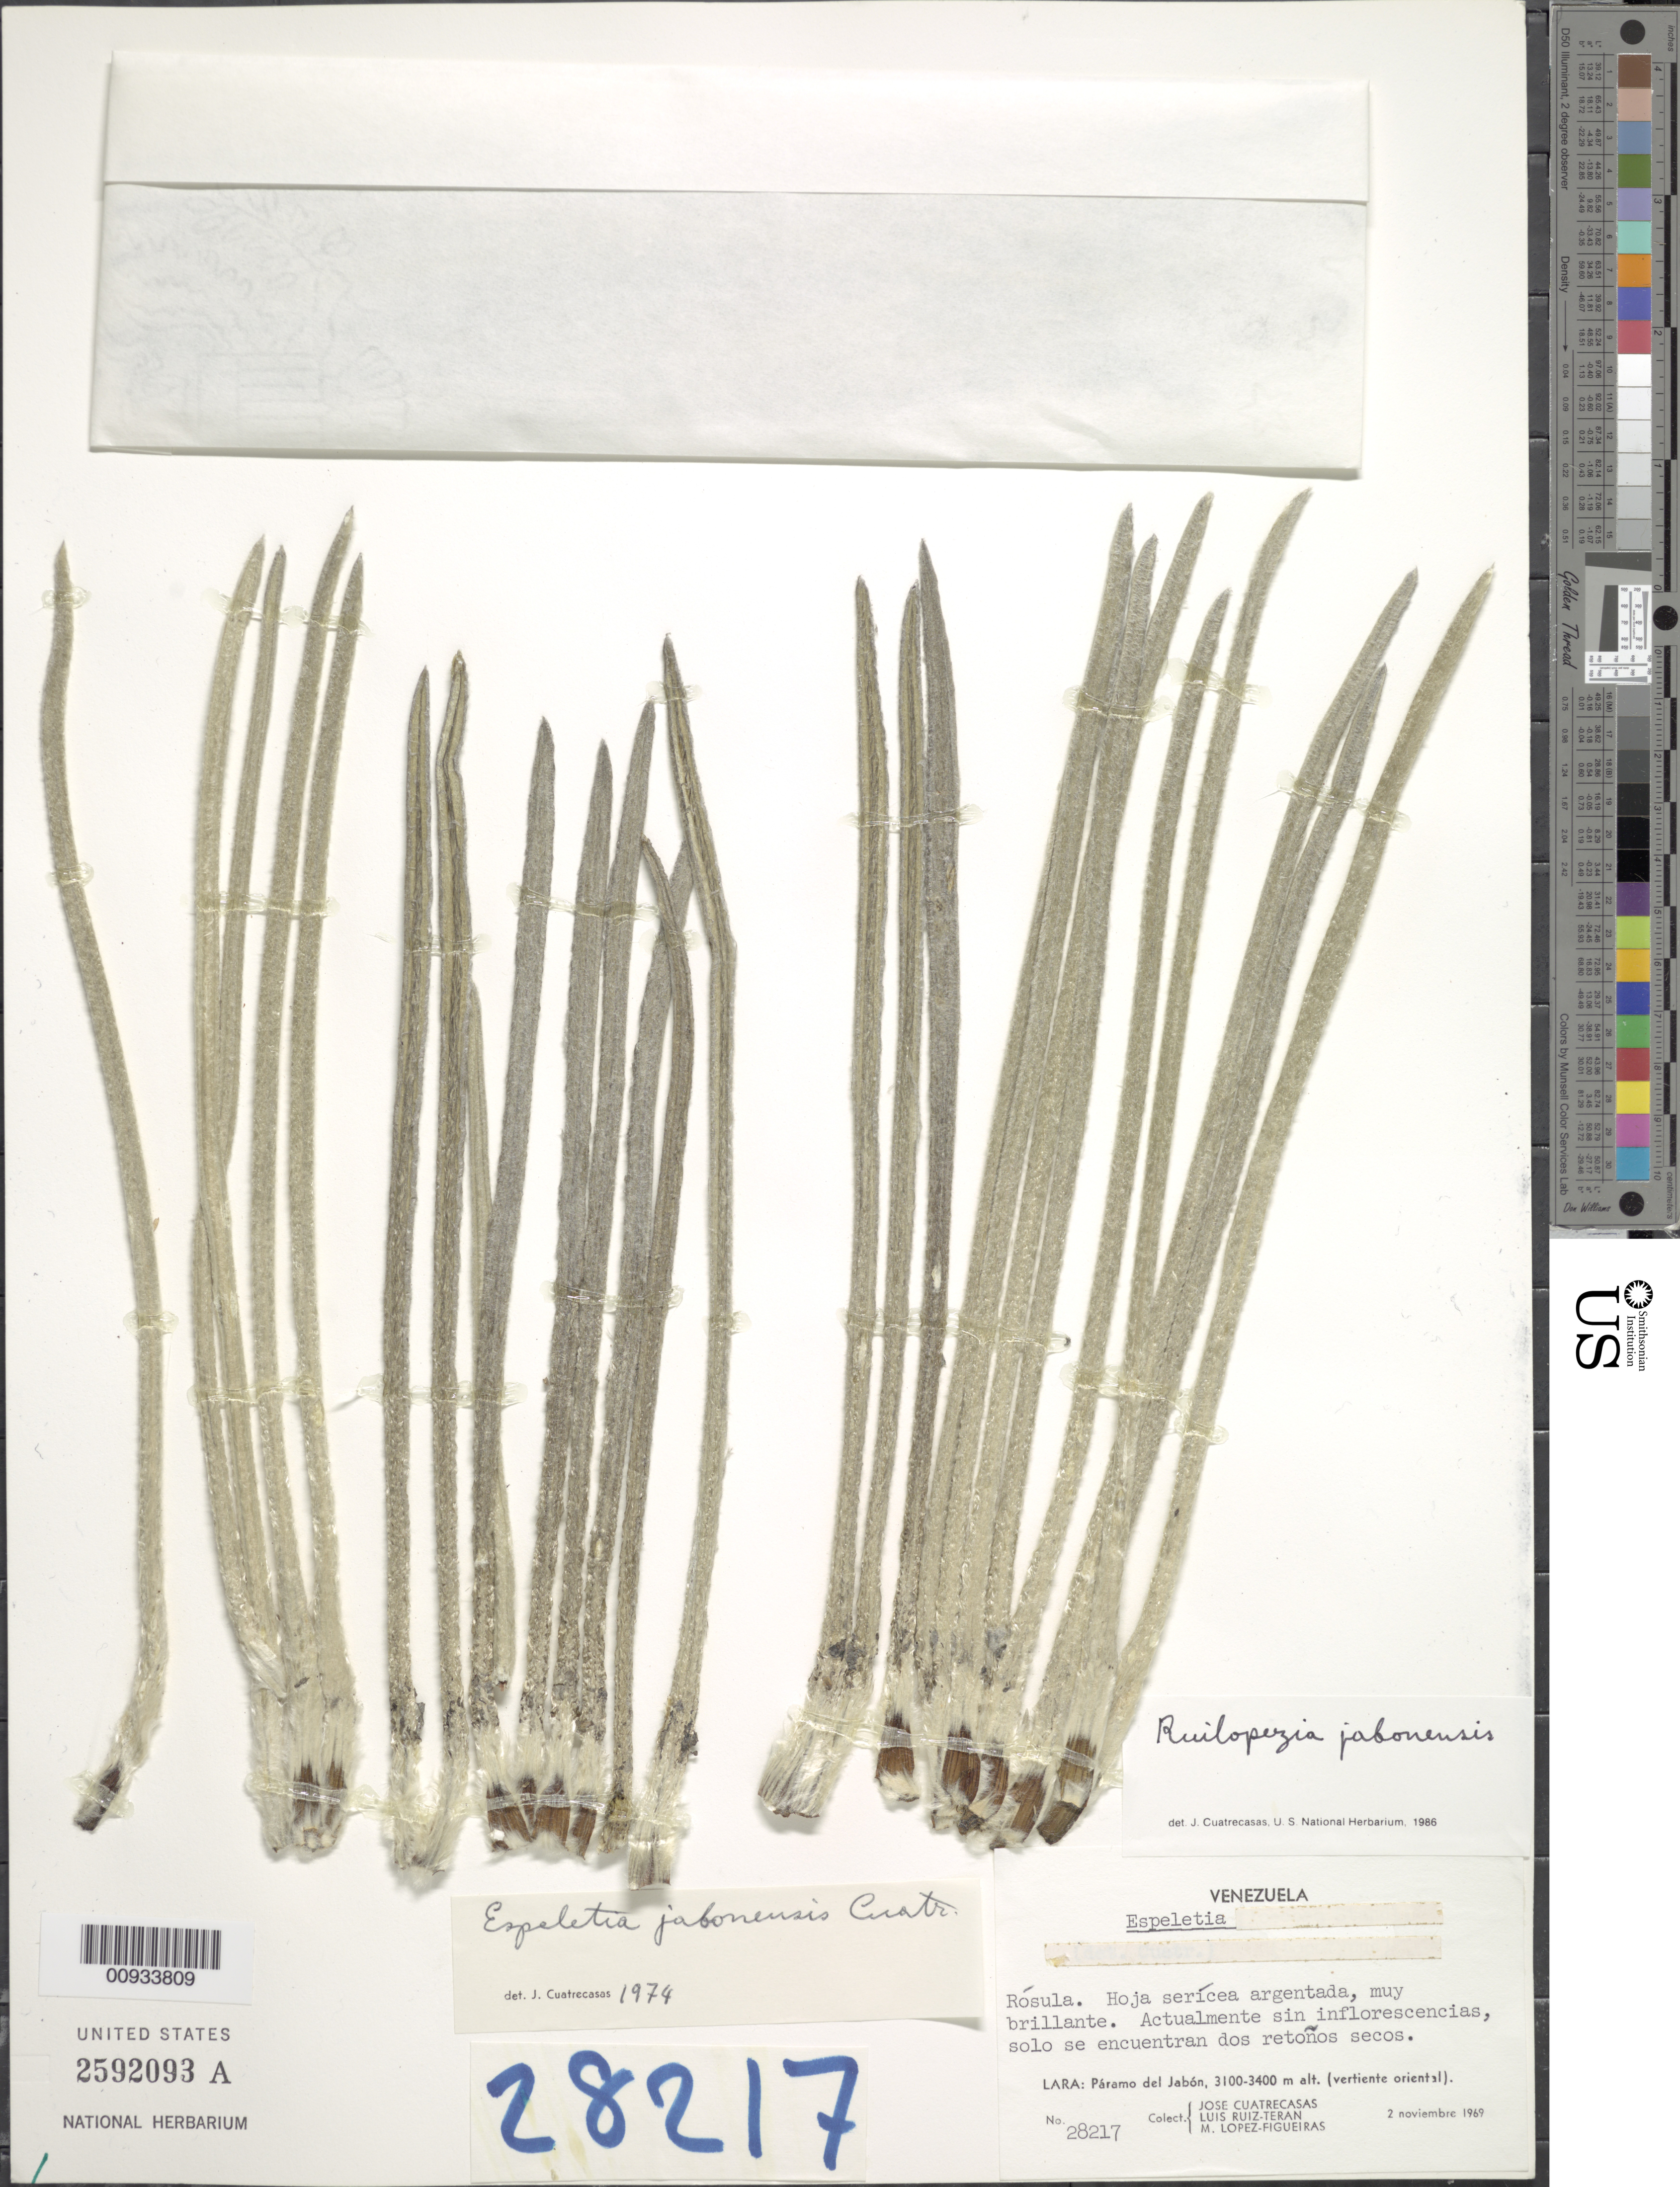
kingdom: Plantae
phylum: Tracheophyta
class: Magnoliopsida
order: Asterales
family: Asteraceae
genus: Ruilopezia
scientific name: Ruilopezia jabonensis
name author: (Cuatrec.) Cuatrec.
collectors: J. Cuatrecasas, L. Teran & M. López Figueiras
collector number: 28217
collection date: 1969-11-02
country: Venezuela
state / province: Lara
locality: Paramo del Jabon (vertiente oriental)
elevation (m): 3100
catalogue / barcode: US 2592093A